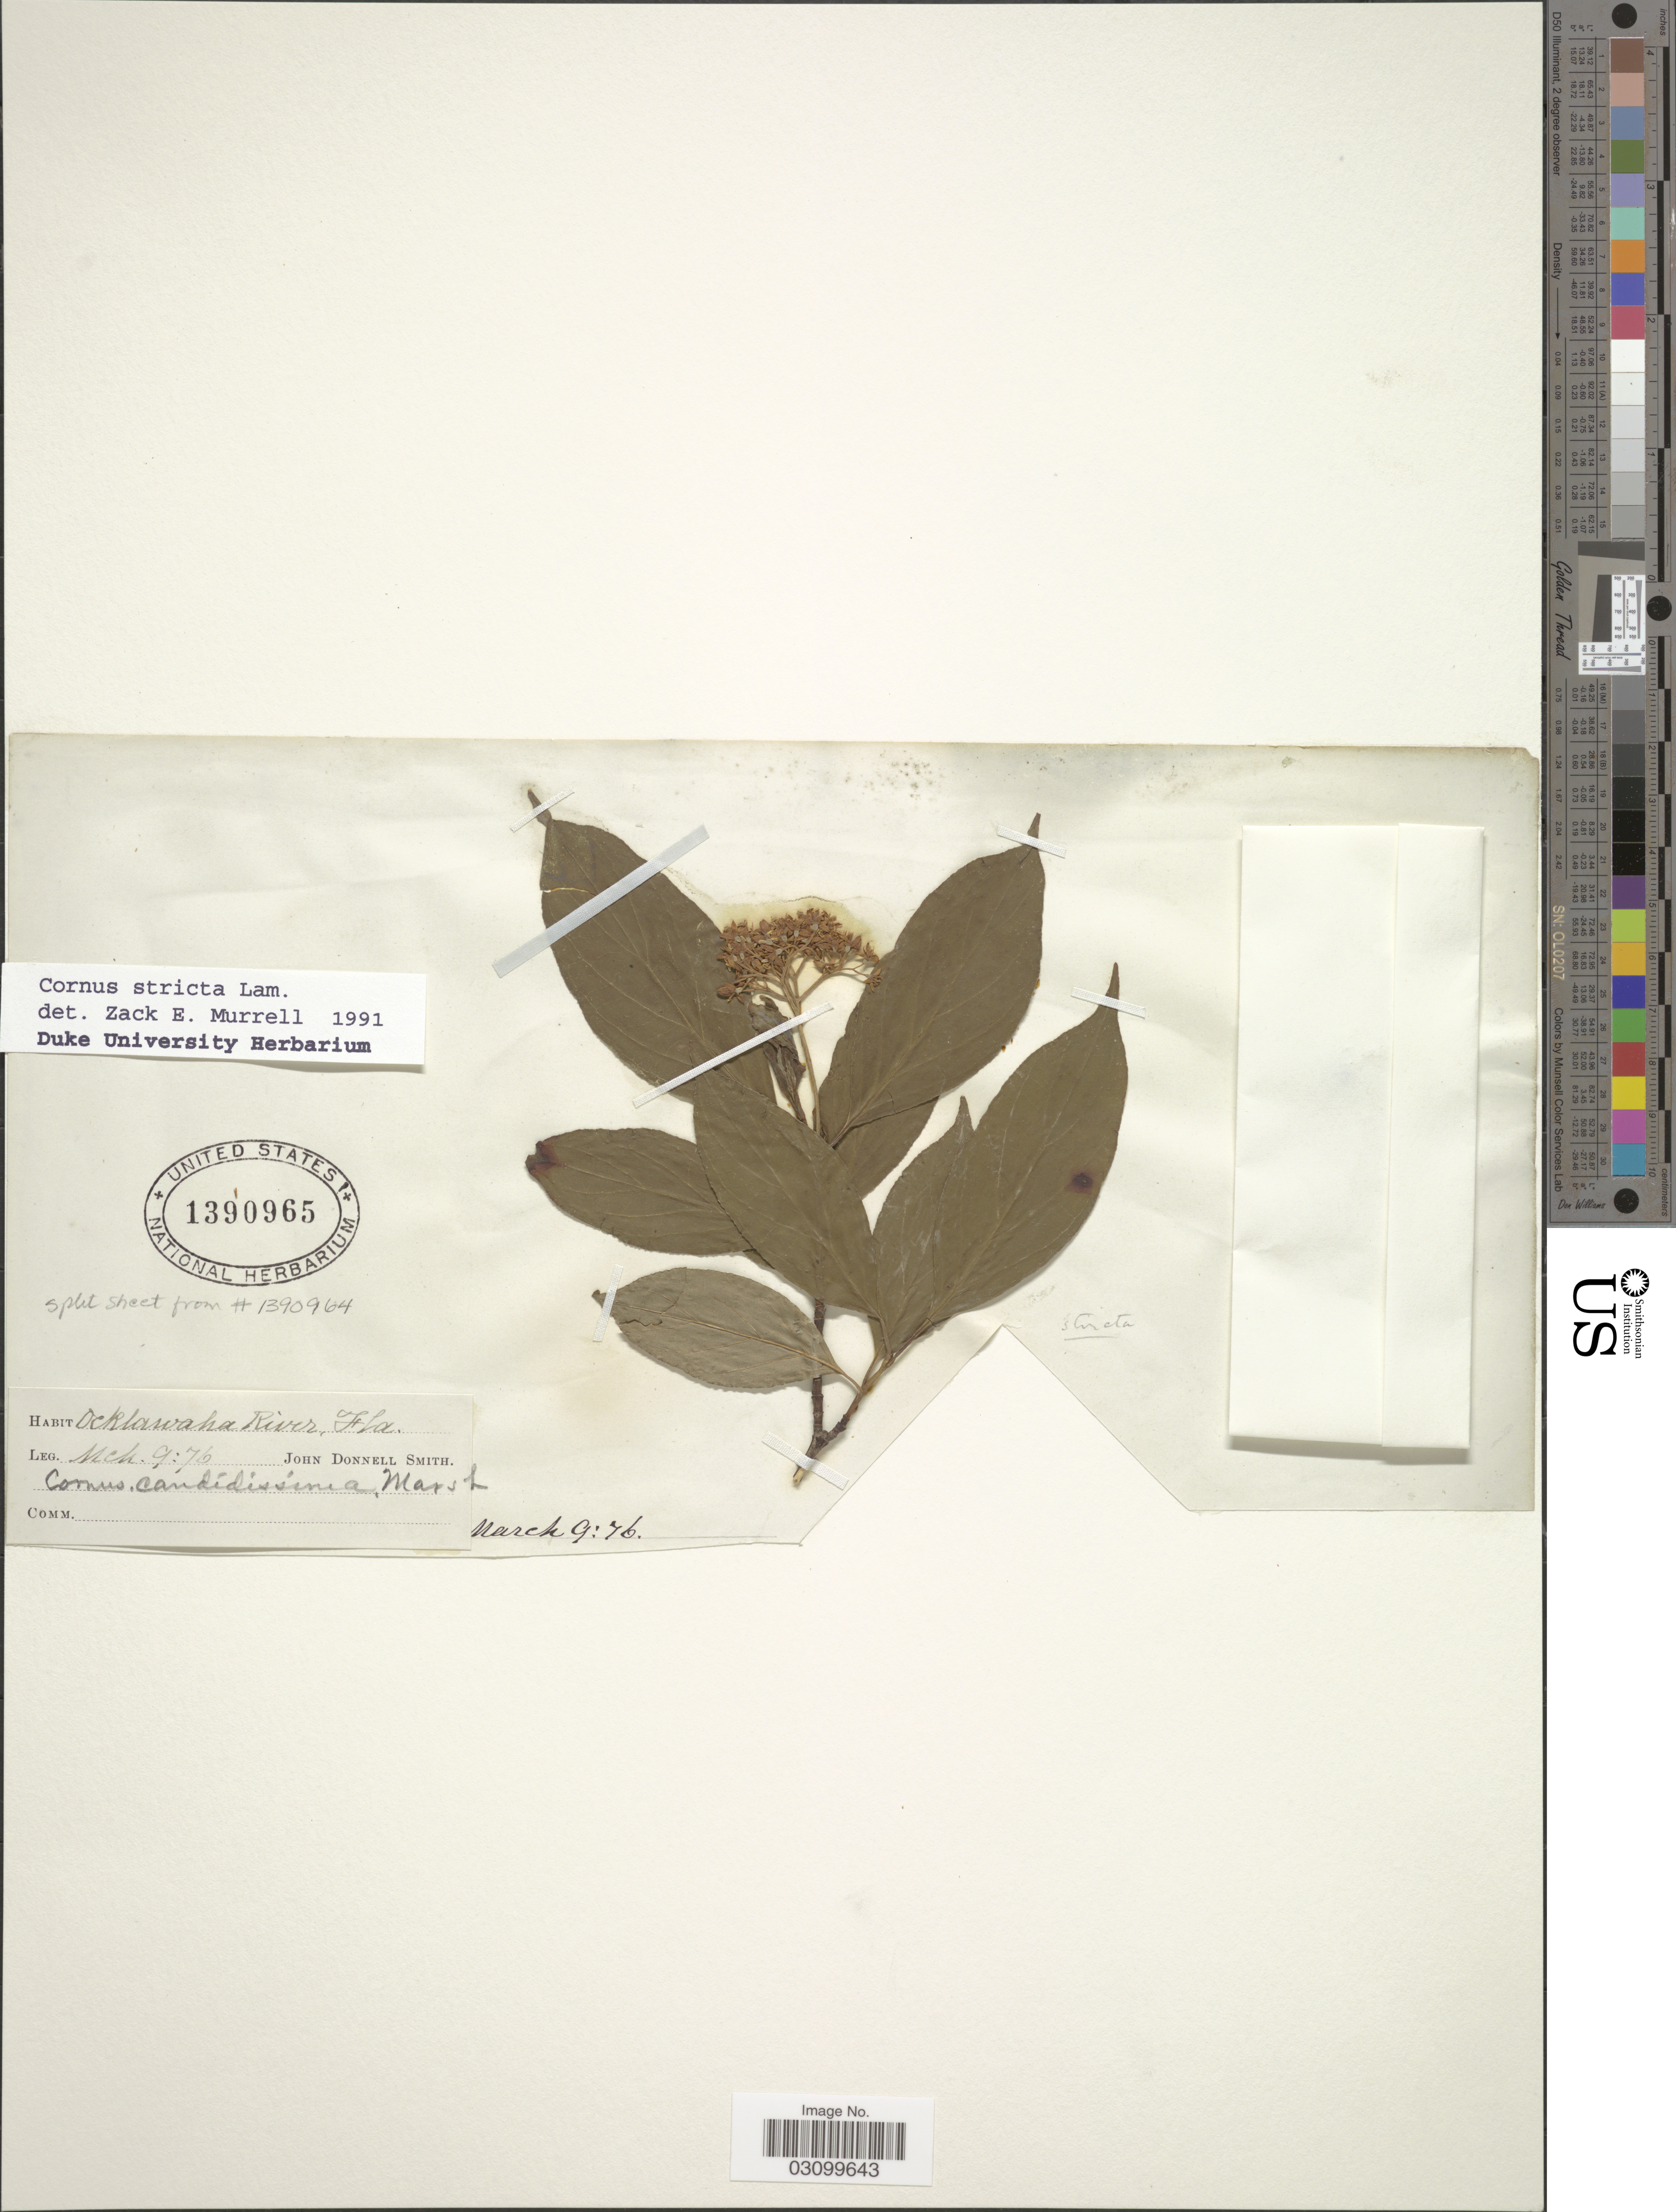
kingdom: Plantae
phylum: Tracheophyta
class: Magnoliopsida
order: Cornales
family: Cornaceae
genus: Cornus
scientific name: Cornus foemina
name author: Mill.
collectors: J. Donnell Smith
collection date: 1876-03-09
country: United States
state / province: Florida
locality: Ocklawaha River.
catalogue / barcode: US 1390965